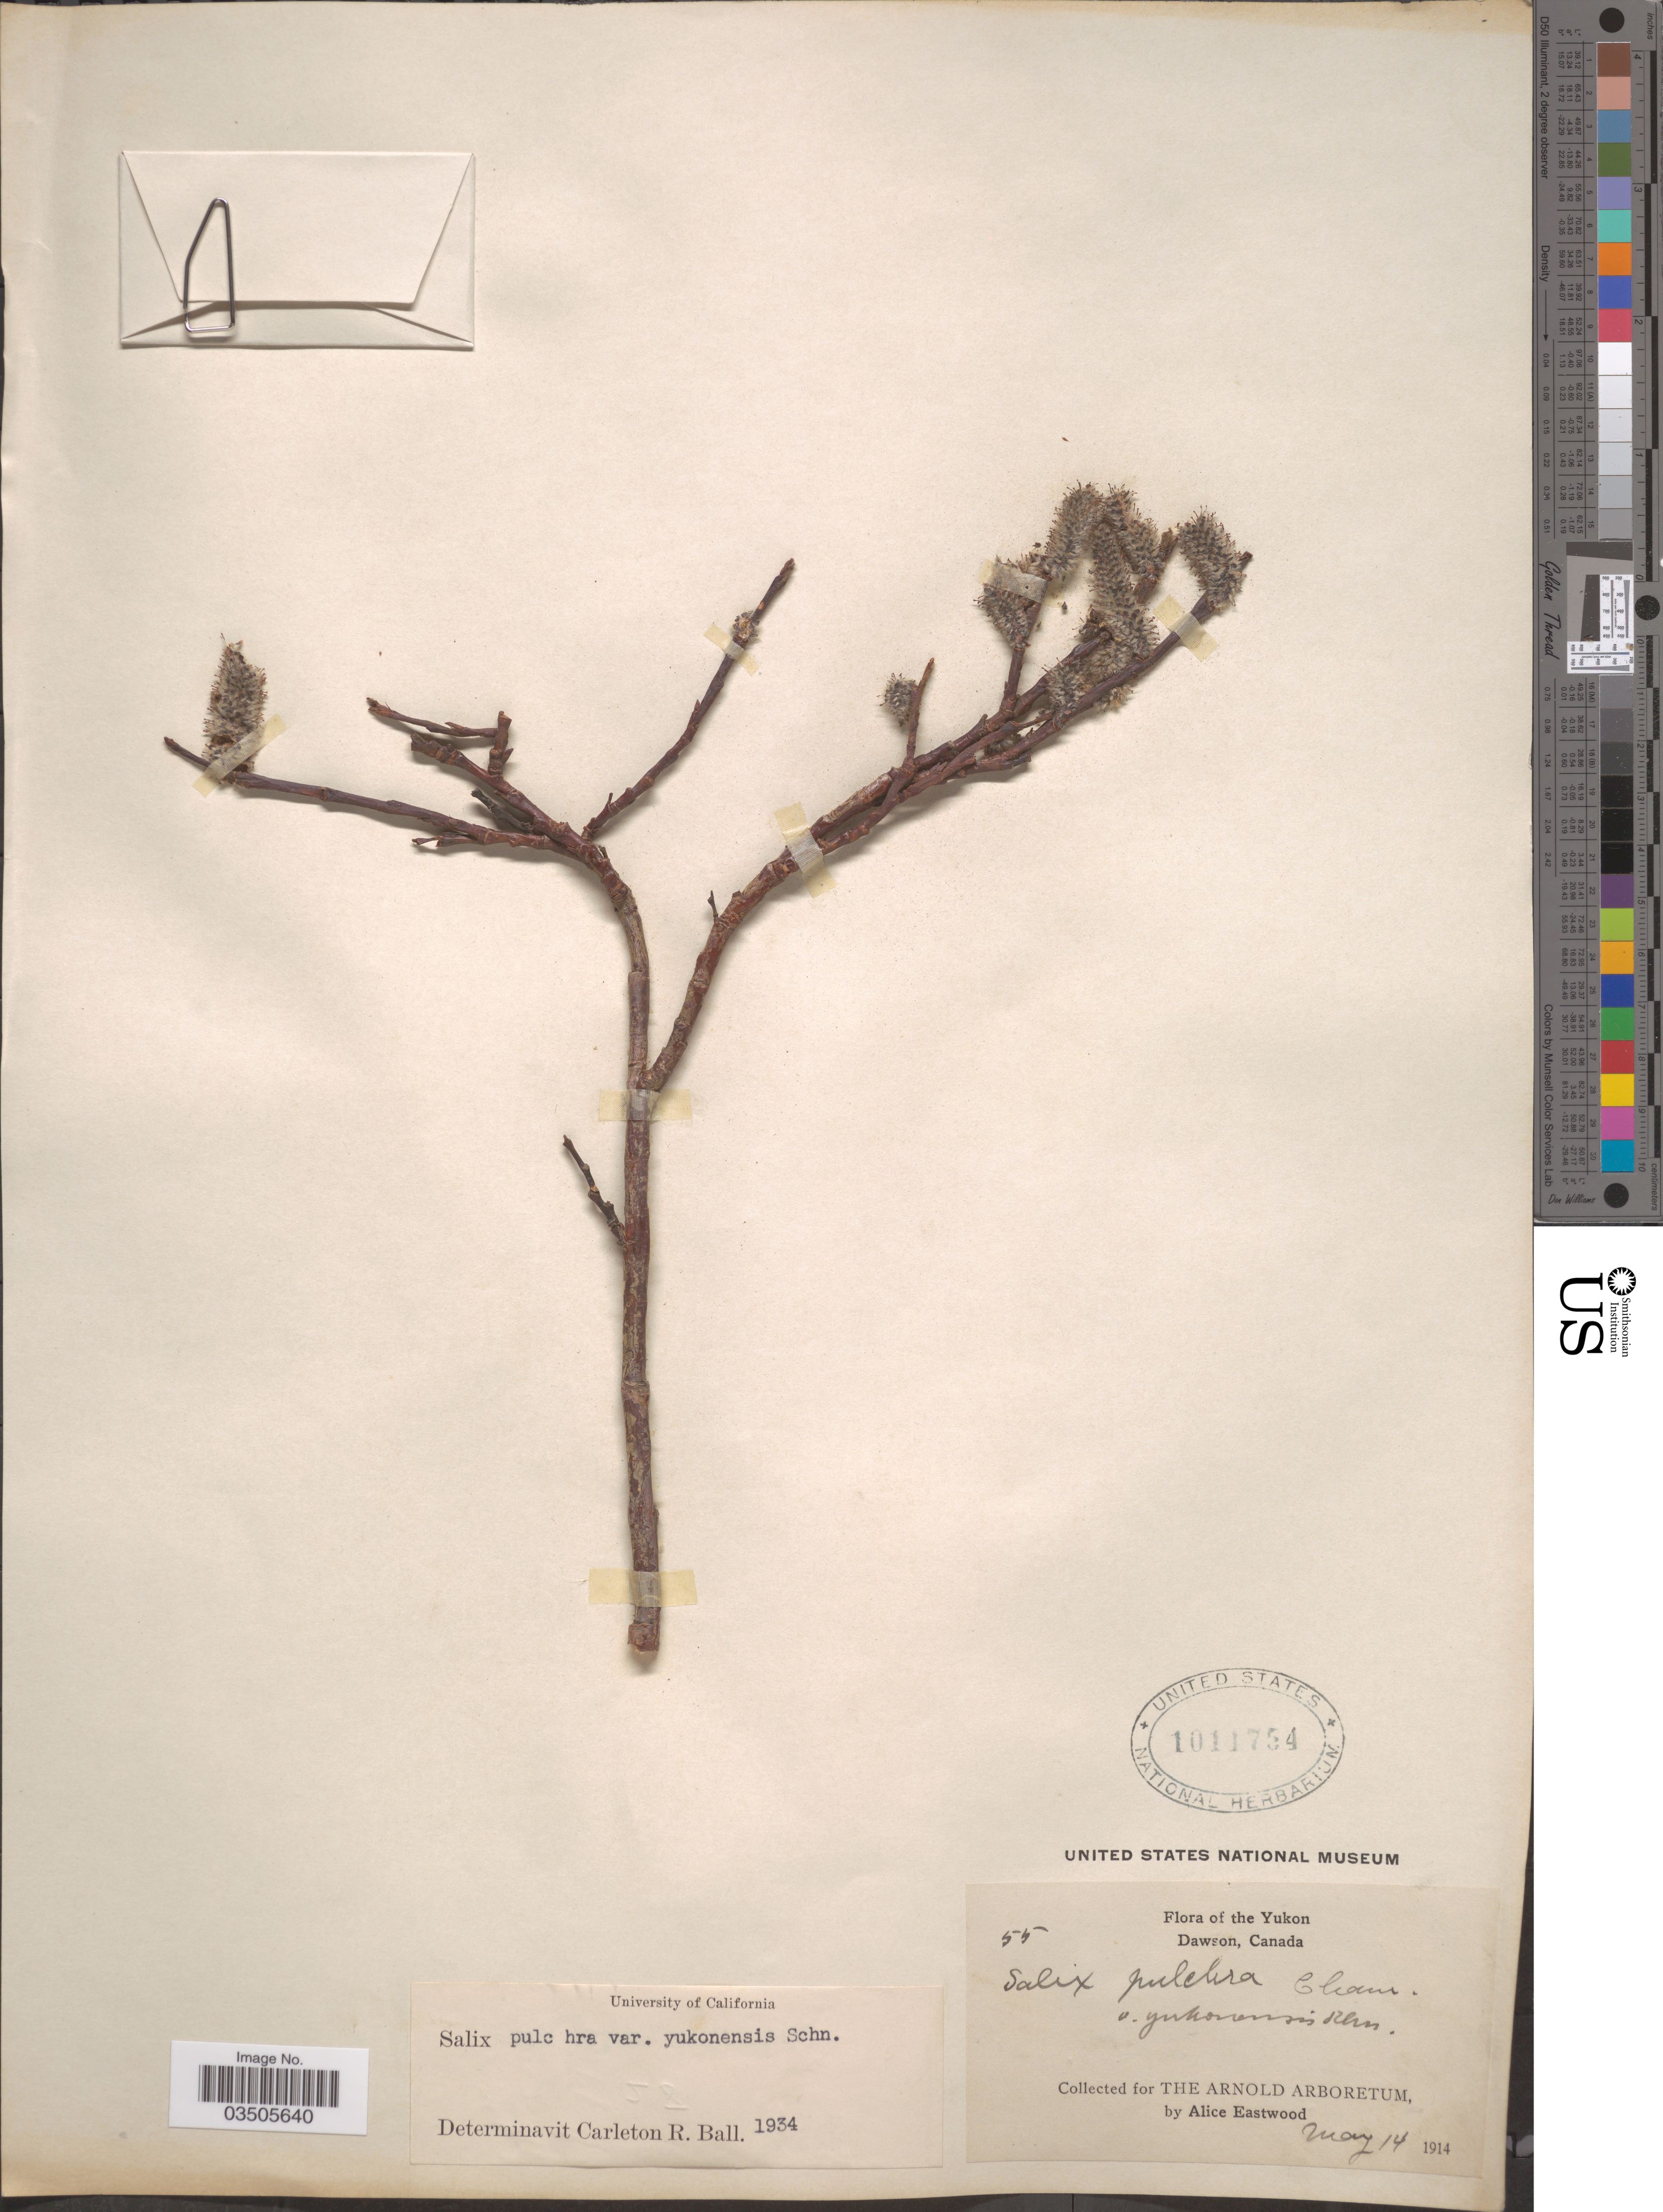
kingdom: Plantae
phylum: Tracheophyta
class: Magnoliopsida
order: Malpighiales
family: Salicaceae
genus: Salix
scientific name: Salix pulchra var. yukonensis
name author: C.K. Schneid.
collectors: A. Eastwood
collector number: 55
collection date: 1914-05-14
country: Canada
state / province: Yukon Territory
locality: Yukon. Dawson.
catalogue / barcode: US 1011754